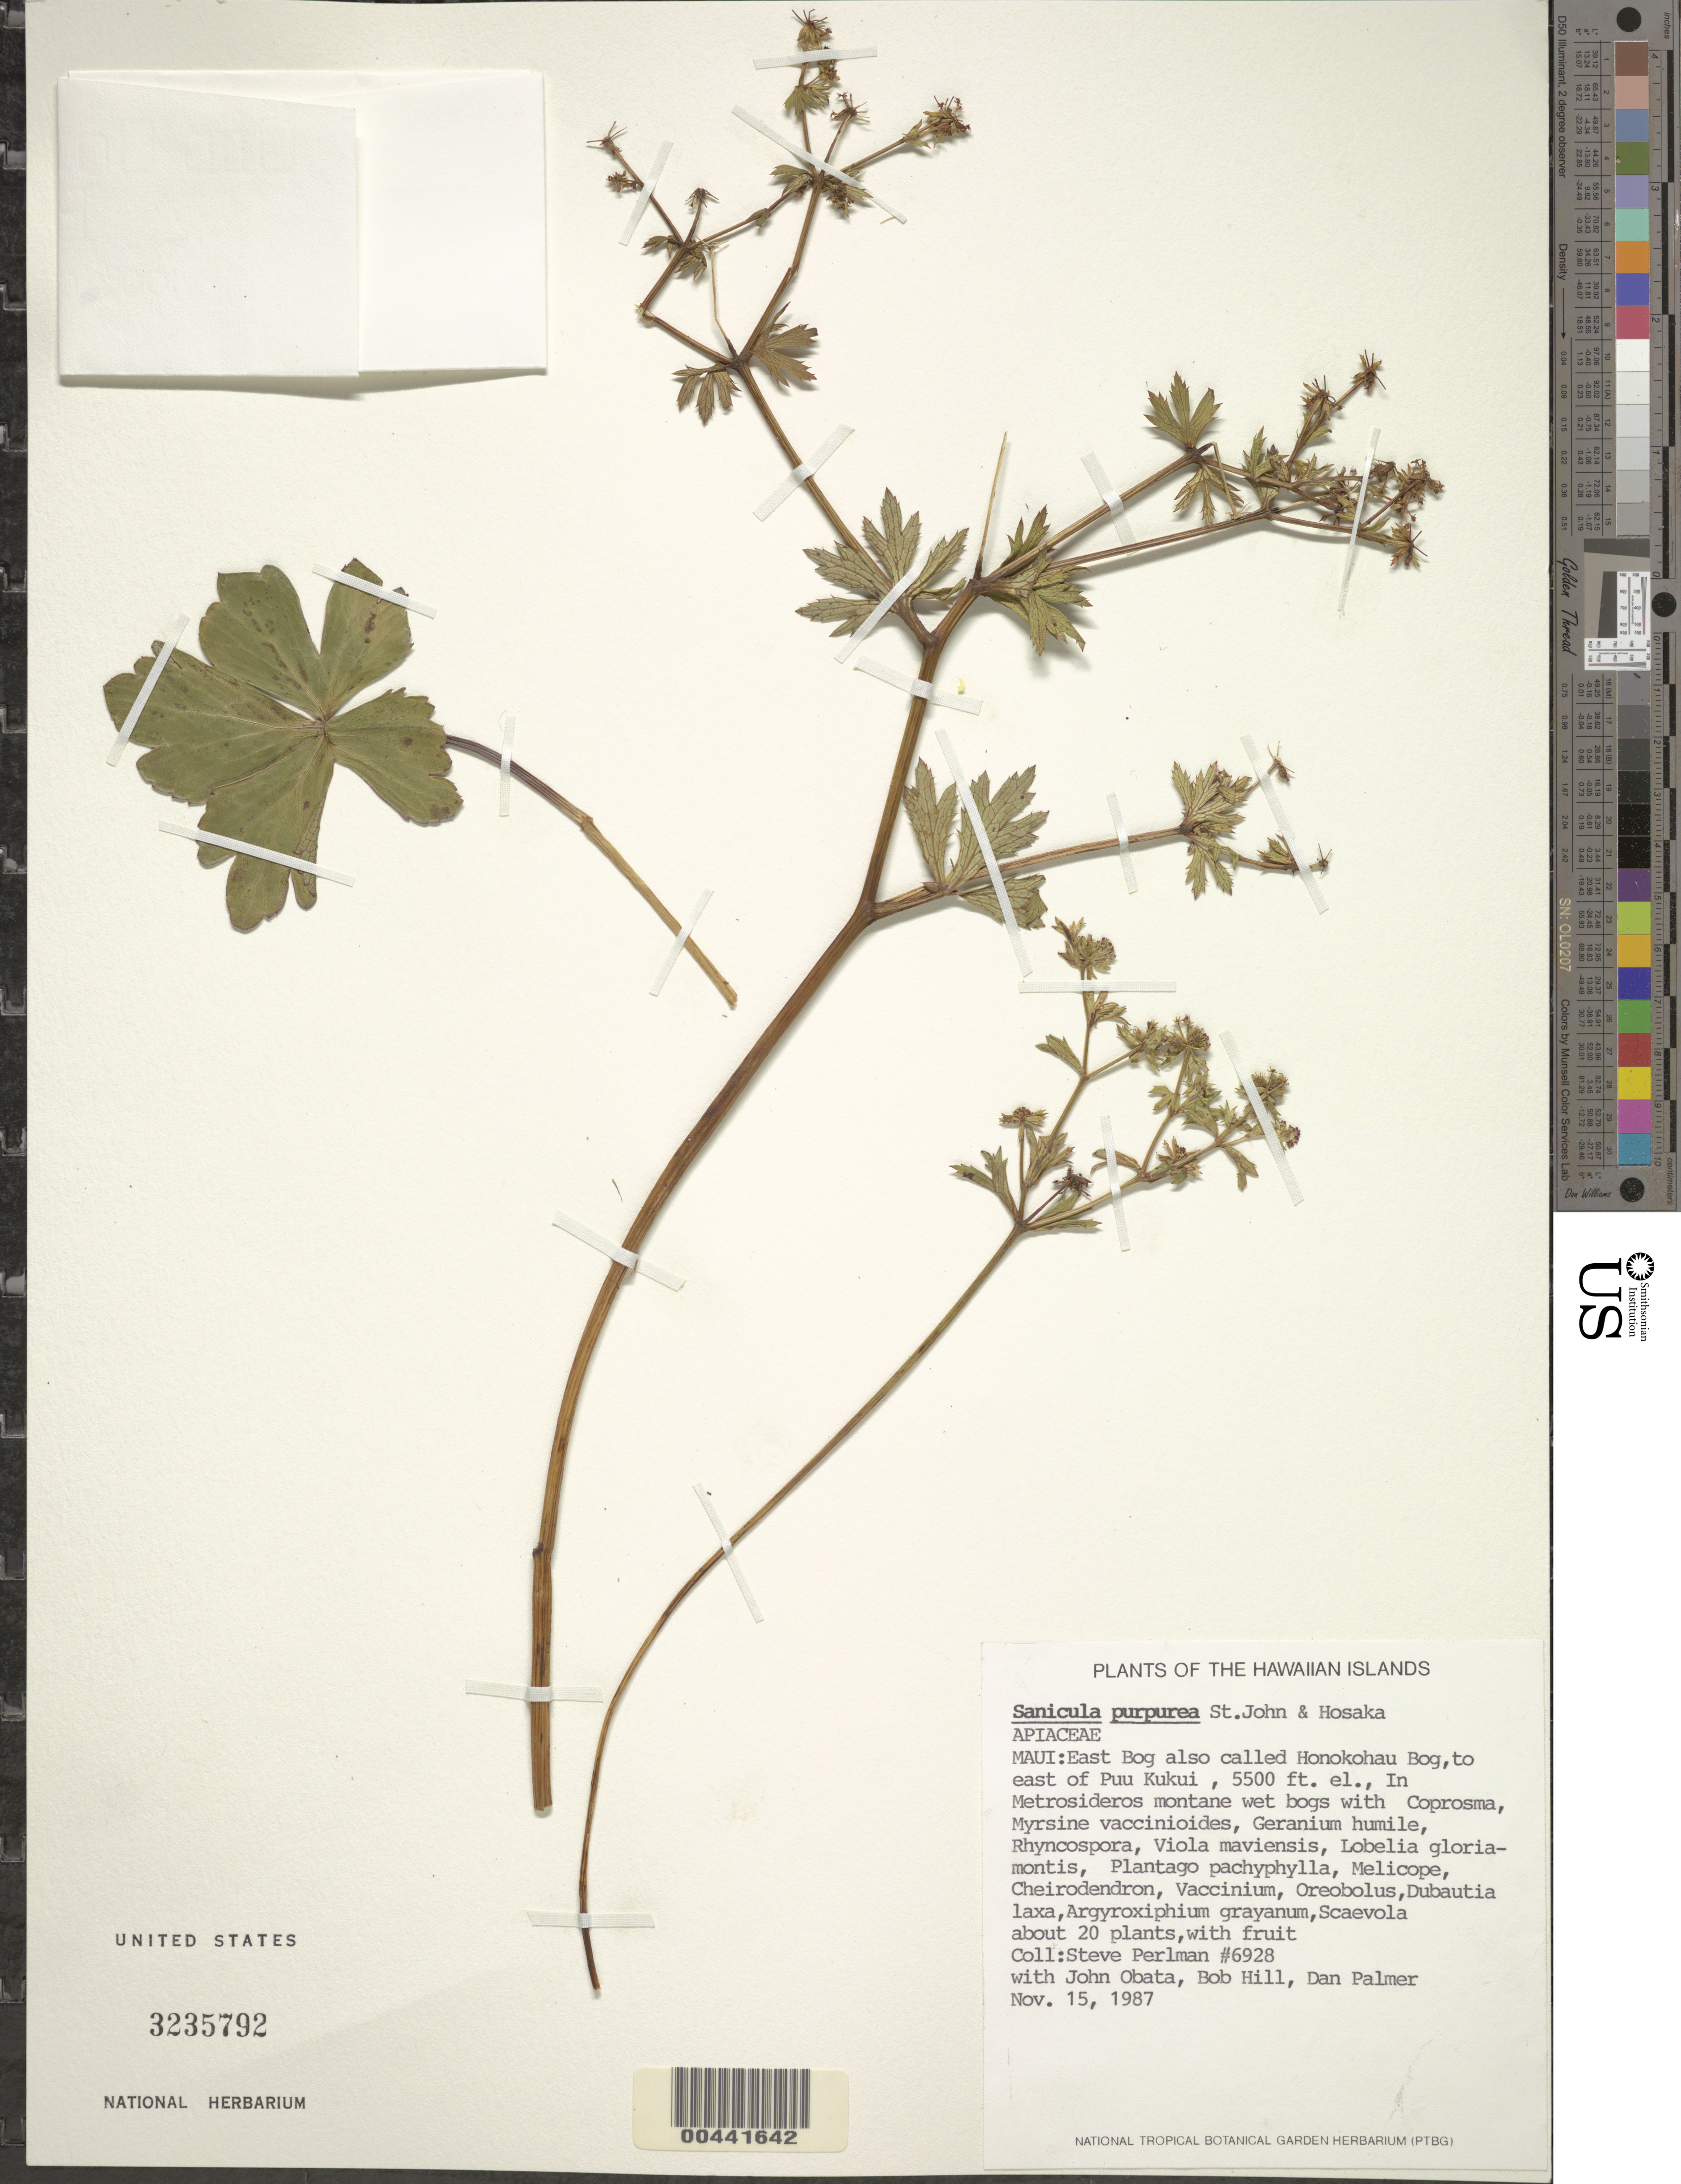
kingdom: Plantae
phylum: Tracheophyta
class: Magnoliopsida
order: Apiales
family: Apiaceae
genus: Sanicula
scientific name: Sanicula purpurea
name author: H. St. John & Hosaka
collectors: S. P. Perlman, J. Obata, B. Hill & D. Palmer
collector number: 6928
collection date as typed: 15 Nov 1987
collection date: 1987-11-15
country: United States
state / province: Hawaii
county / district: Maui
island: Maui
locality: E bog also called Honokohau Bog, to E of Puu Kukui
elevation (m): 1676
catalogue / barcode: US 3235792